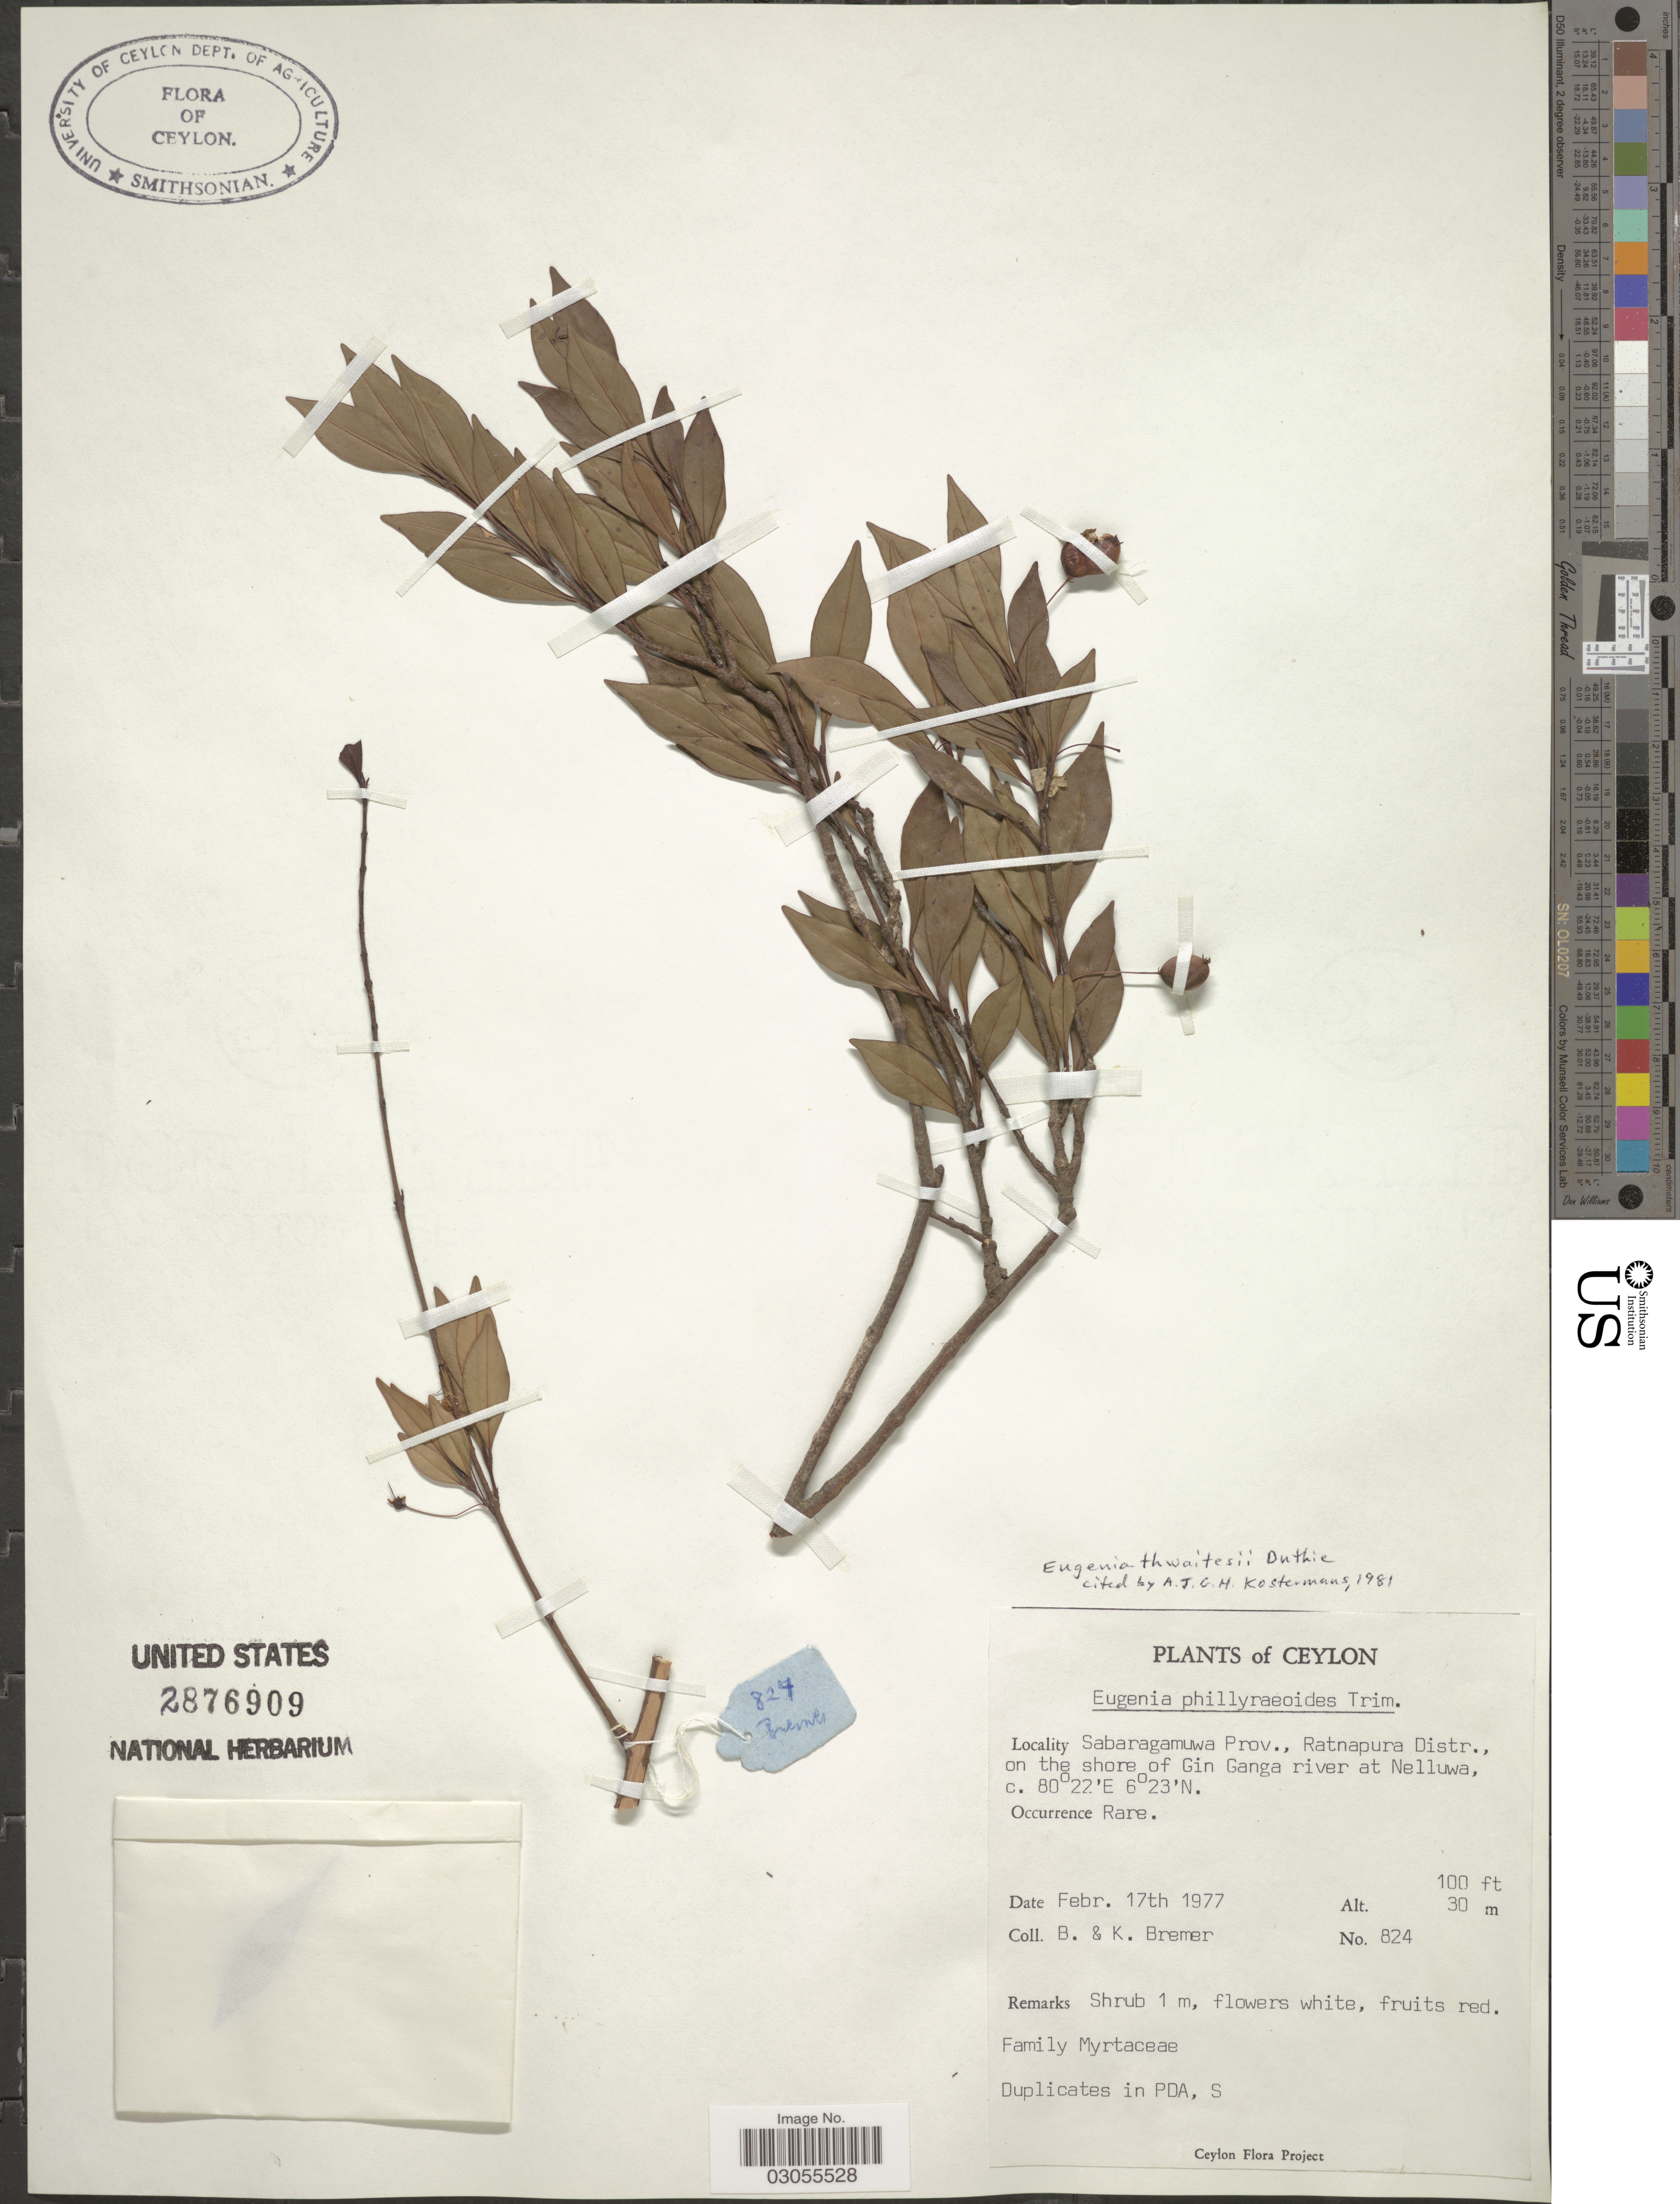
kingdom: Plantae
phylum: Tracheophyta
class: Magnoliopsida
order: Myrtales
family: Myrtaceae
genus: Eugenia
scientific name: Eugenia thwaitesii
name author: Duthie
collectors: B. Bremer & K. Bremer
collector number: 824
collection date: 1977-02-12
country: Sri Lanka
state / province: Sabaragamuwa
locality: Ceylon. Ratnapura Distr., on the shore of Gin Ganga river at Nelluwa.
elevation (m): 30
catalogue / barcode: US 2876909